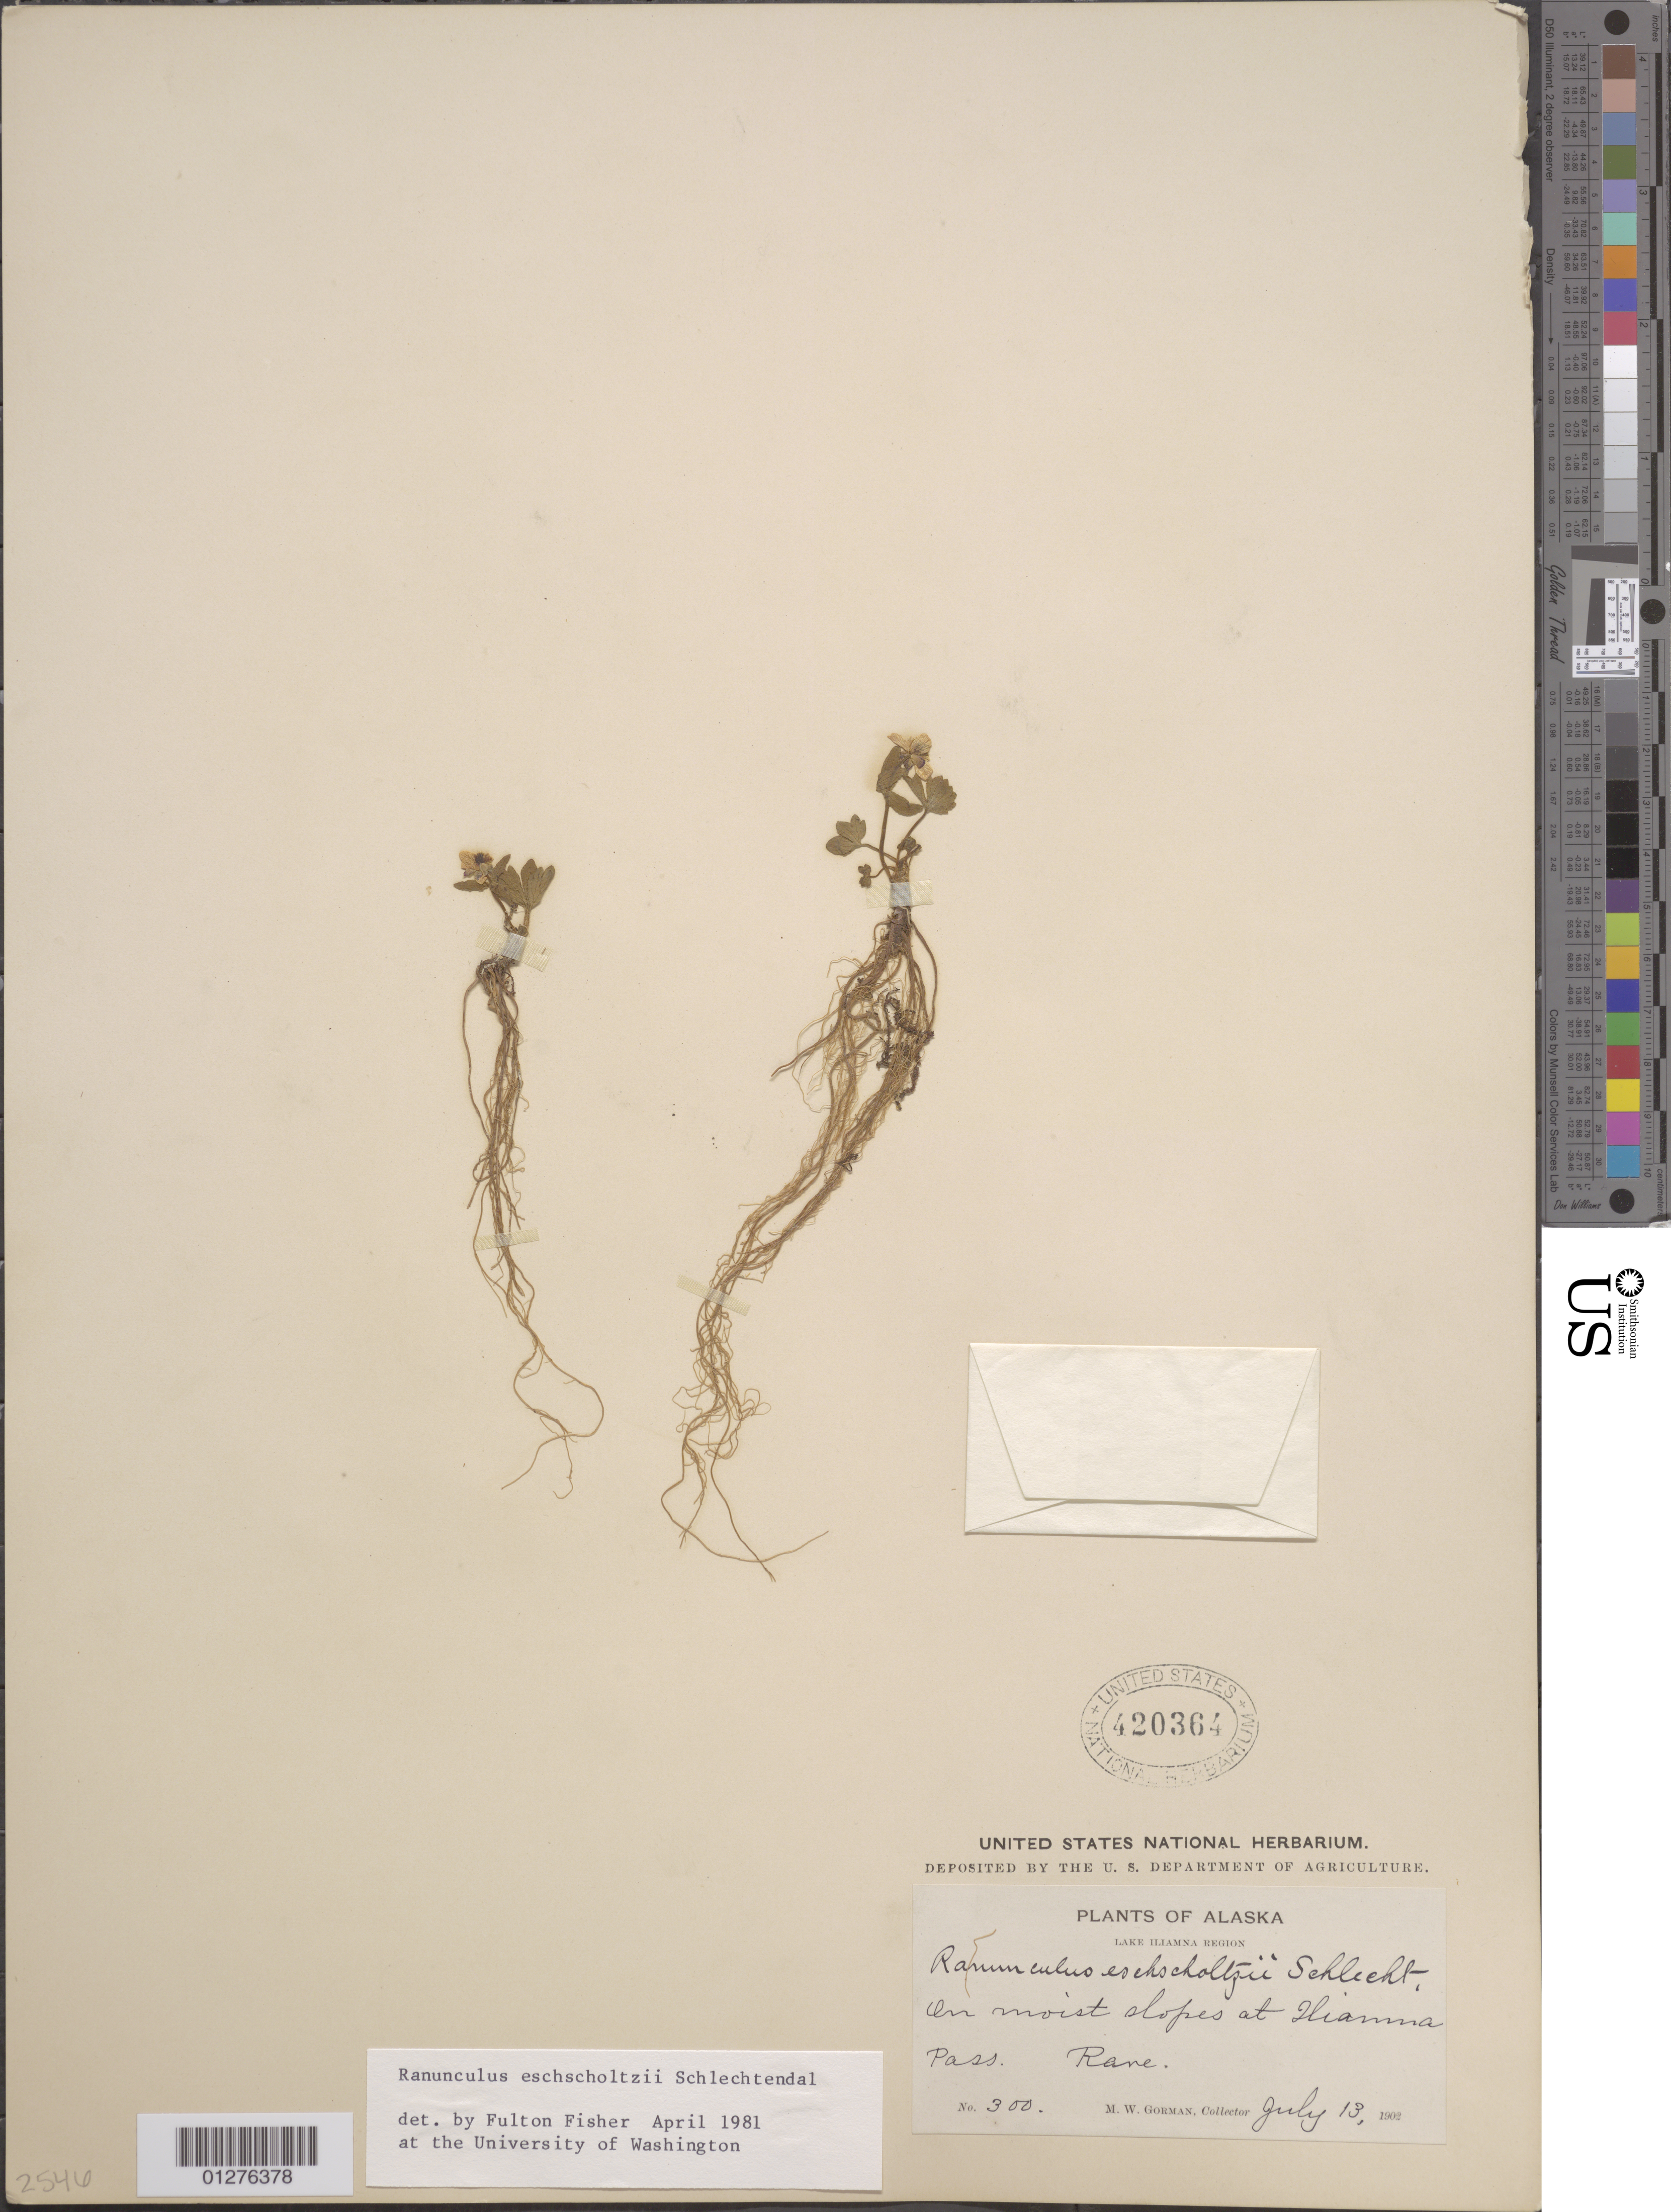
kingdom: Plantae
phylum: Tracheophyta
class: Magnoliopsida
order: Ranunculales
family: Ranunculaceae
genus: Ranunculus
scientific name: Ranunculus eschscholtzii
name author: Schltdl.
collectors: M. W. Gorman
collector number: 300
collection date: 1902-07-13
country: United States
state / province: Alaska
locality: Iliamna Pass.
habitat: On moist slopes.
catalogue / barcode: US 420364